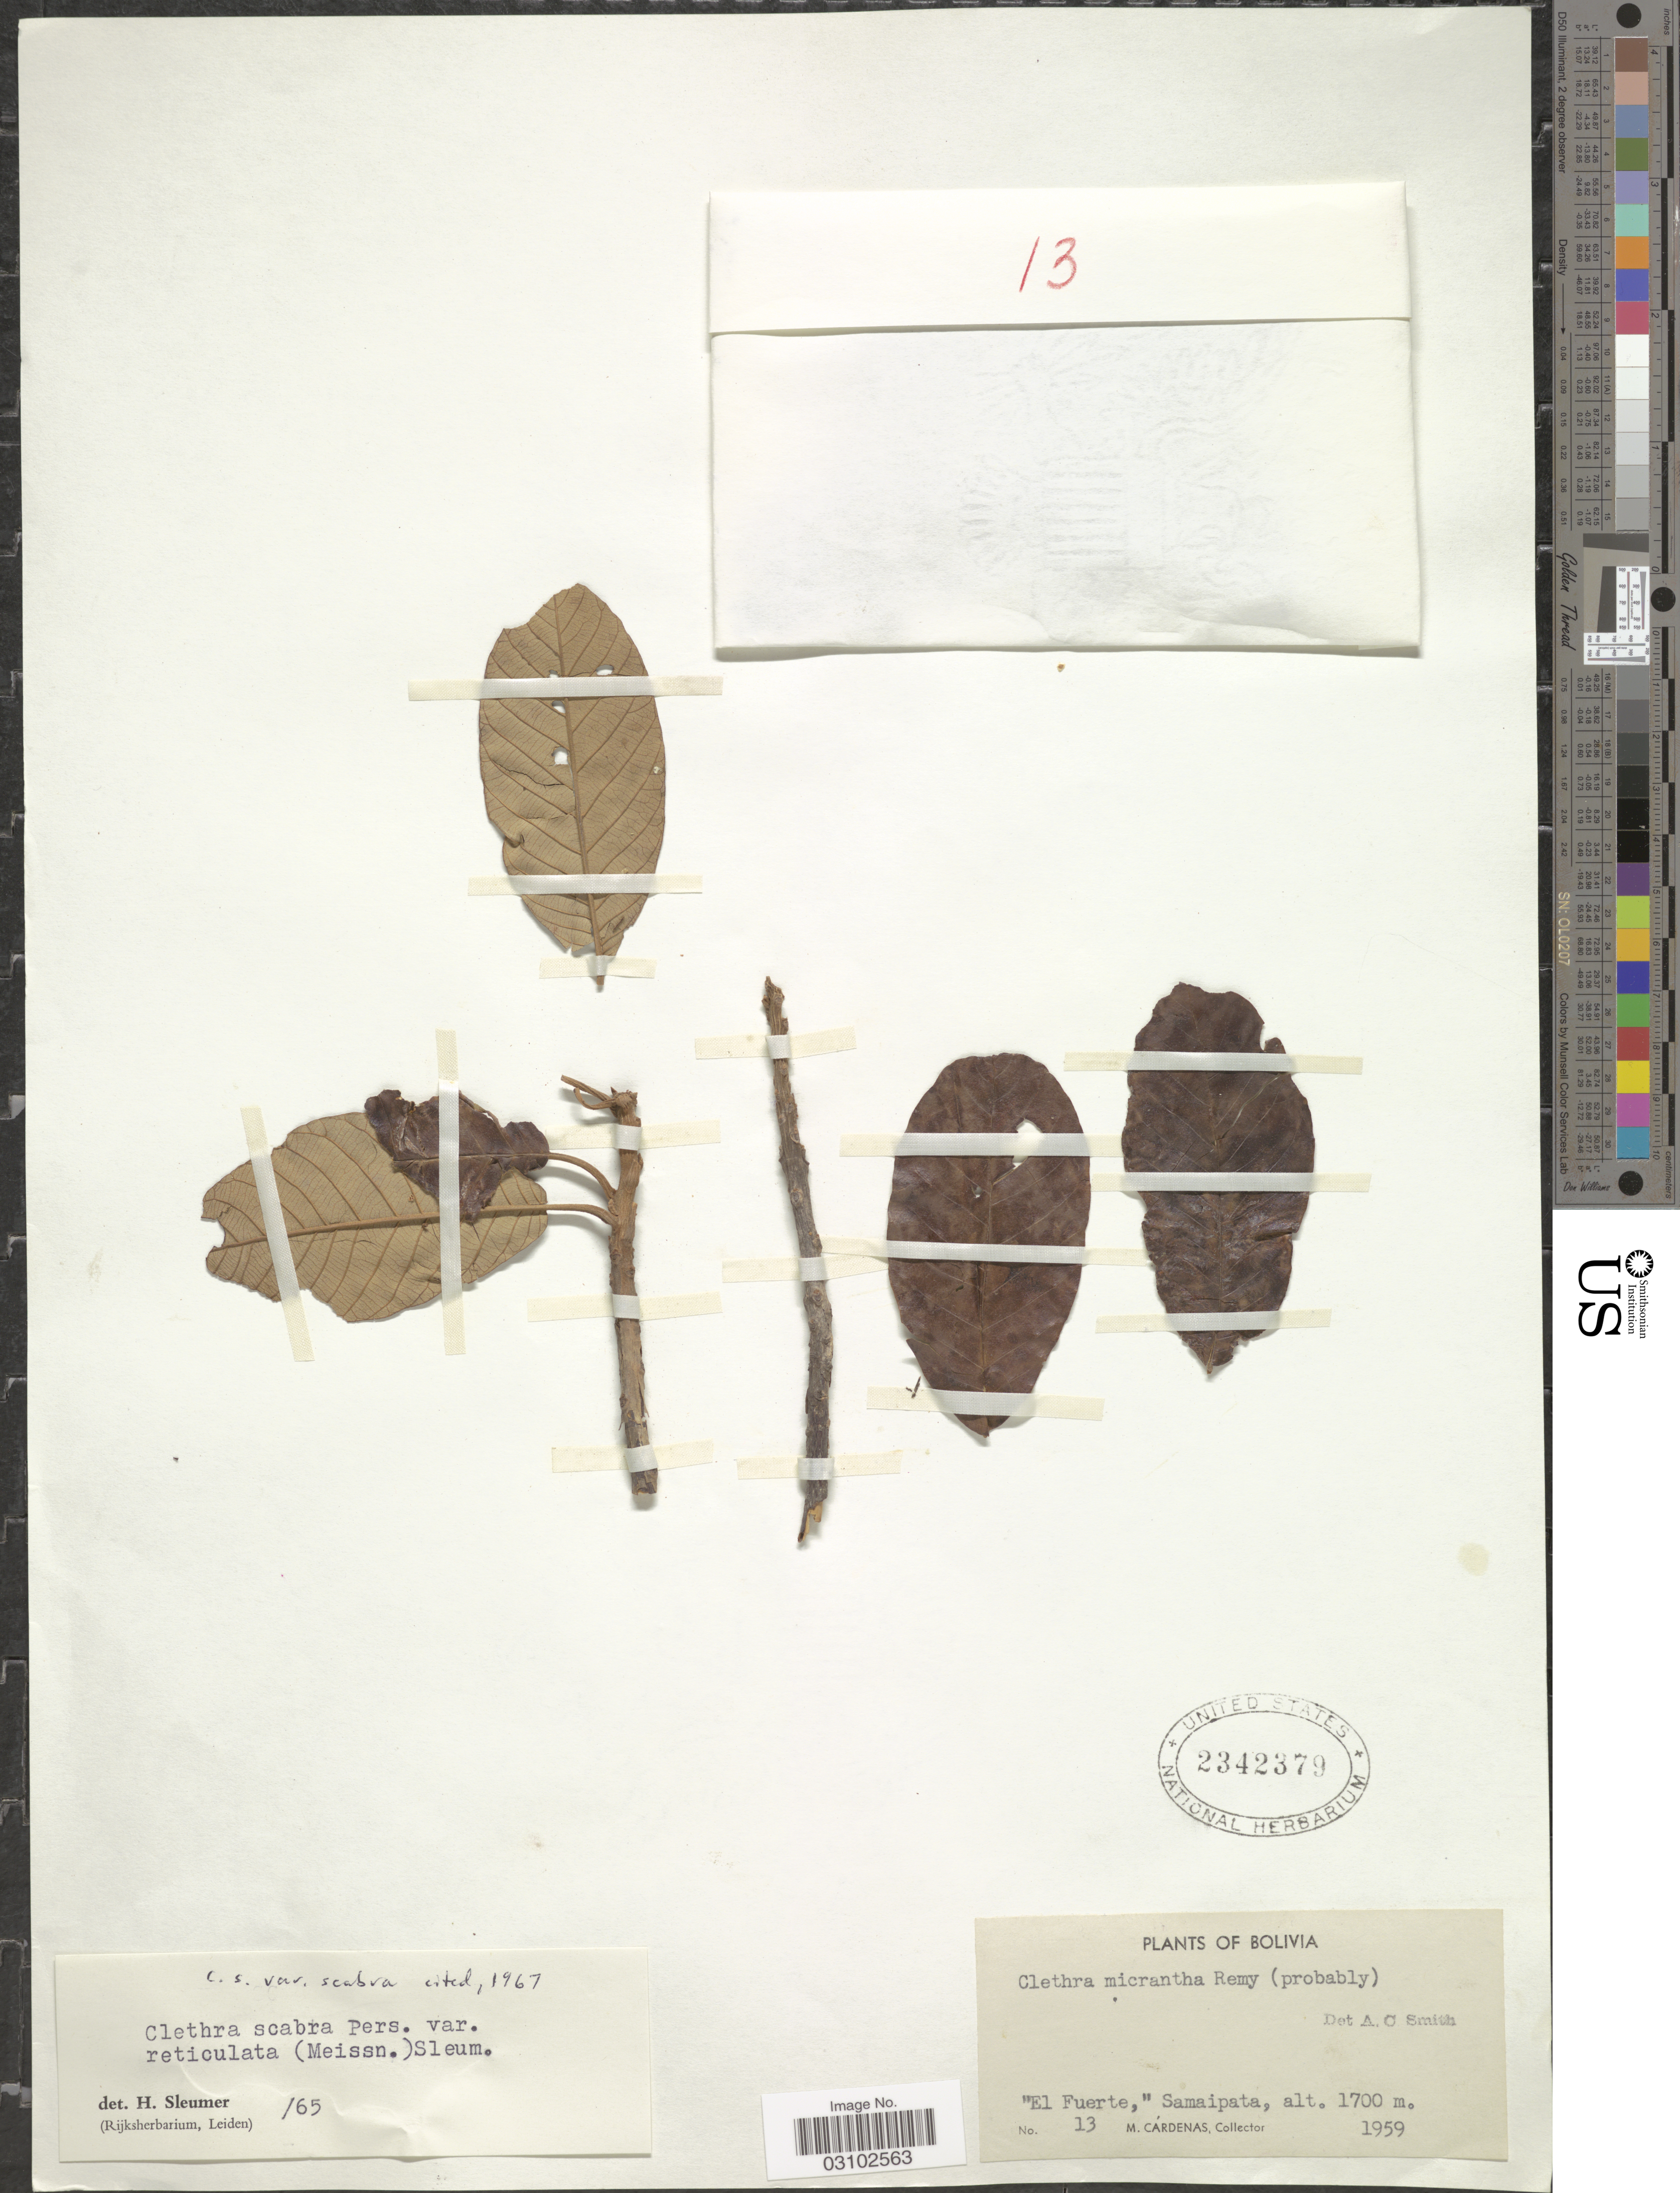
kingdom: Plantae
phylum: Tracheophyta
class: Magnoliopsida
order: Ericales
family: Clethraceae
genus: Clethra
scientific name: Clethra scabra var. scabra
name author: Pers.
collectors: M. Cárdenas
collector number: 13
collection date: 1959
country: Bolivia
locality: El Fuerte,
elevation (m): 1700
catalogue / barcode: US 2342379